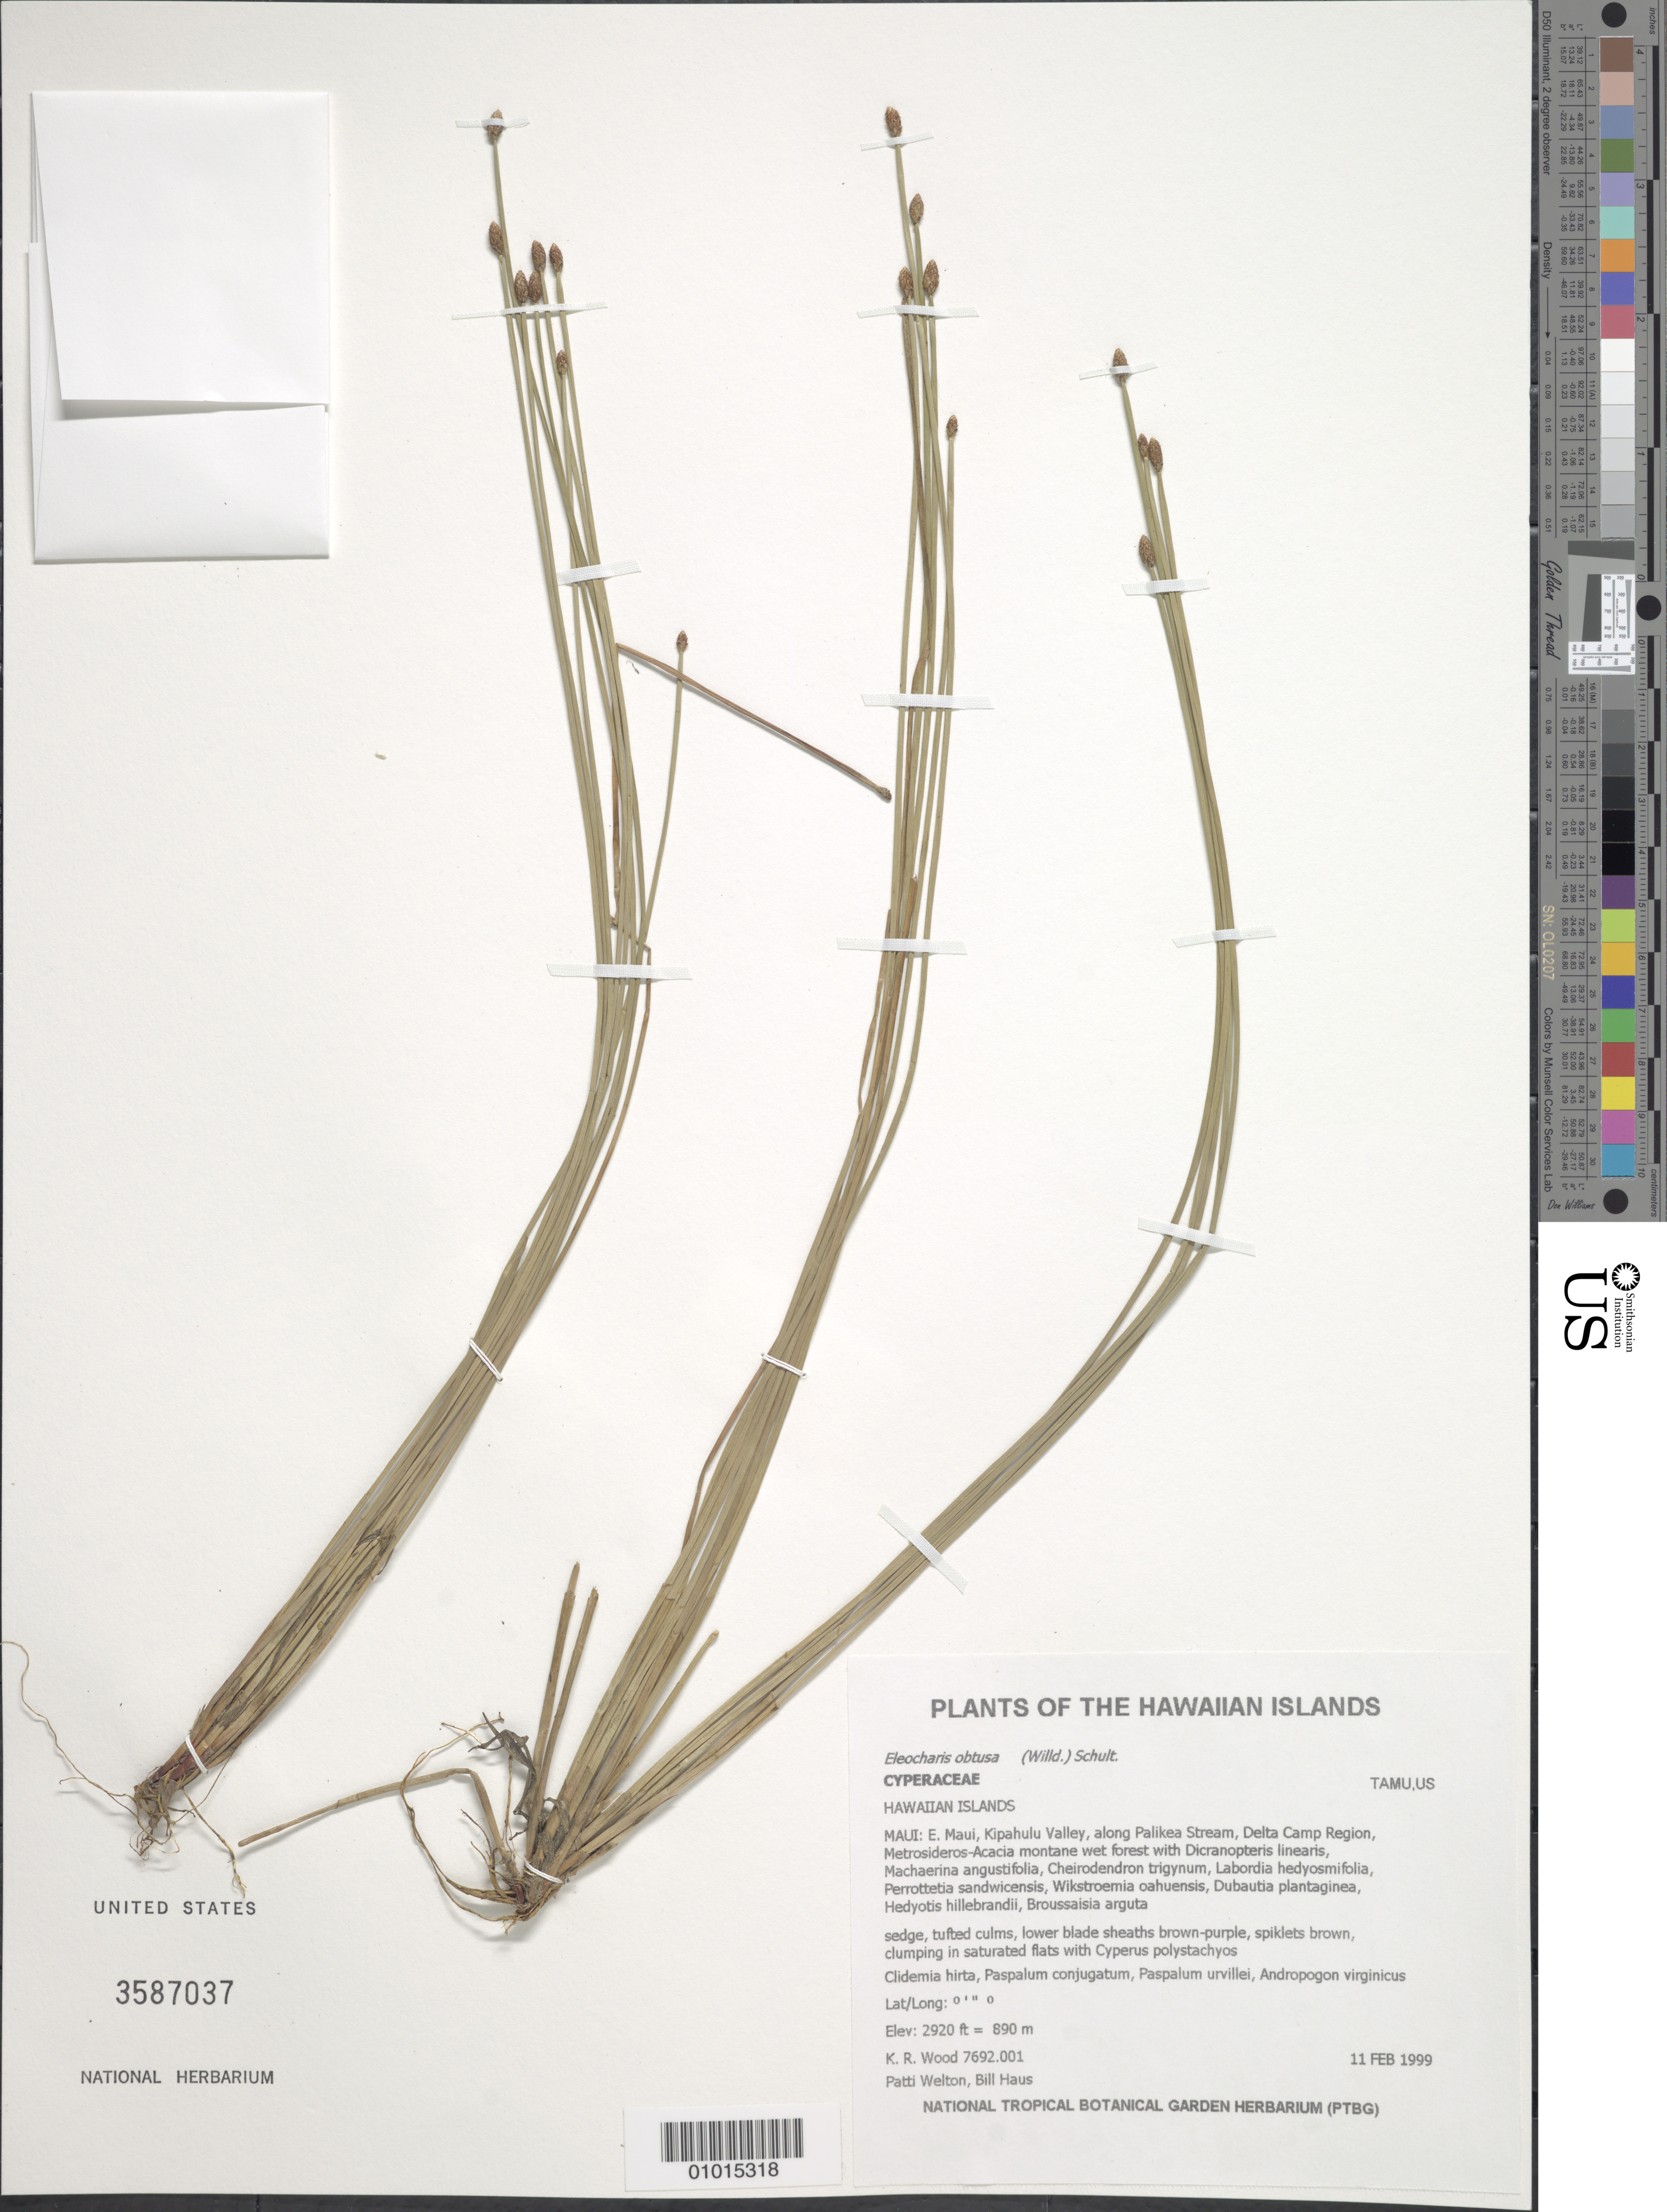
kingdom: Plantae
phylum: Tracheophyta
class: Liliopsida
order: Poales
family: Cyperaceae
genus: Eleocharis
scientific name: Eleocharis obtusa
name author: (Willd.) Schult.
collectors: K. R. Wood, P. Welton & B. Haus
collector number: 7692.001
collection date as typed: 11 Feb 1999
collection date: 1999-02-11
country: United States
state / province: Hawaii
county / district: Maui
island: Maui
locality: E. Maui, Kipahulu Valley, along Palikea Stream, Delta Camp Region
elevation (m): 890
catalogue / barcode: US 3587037